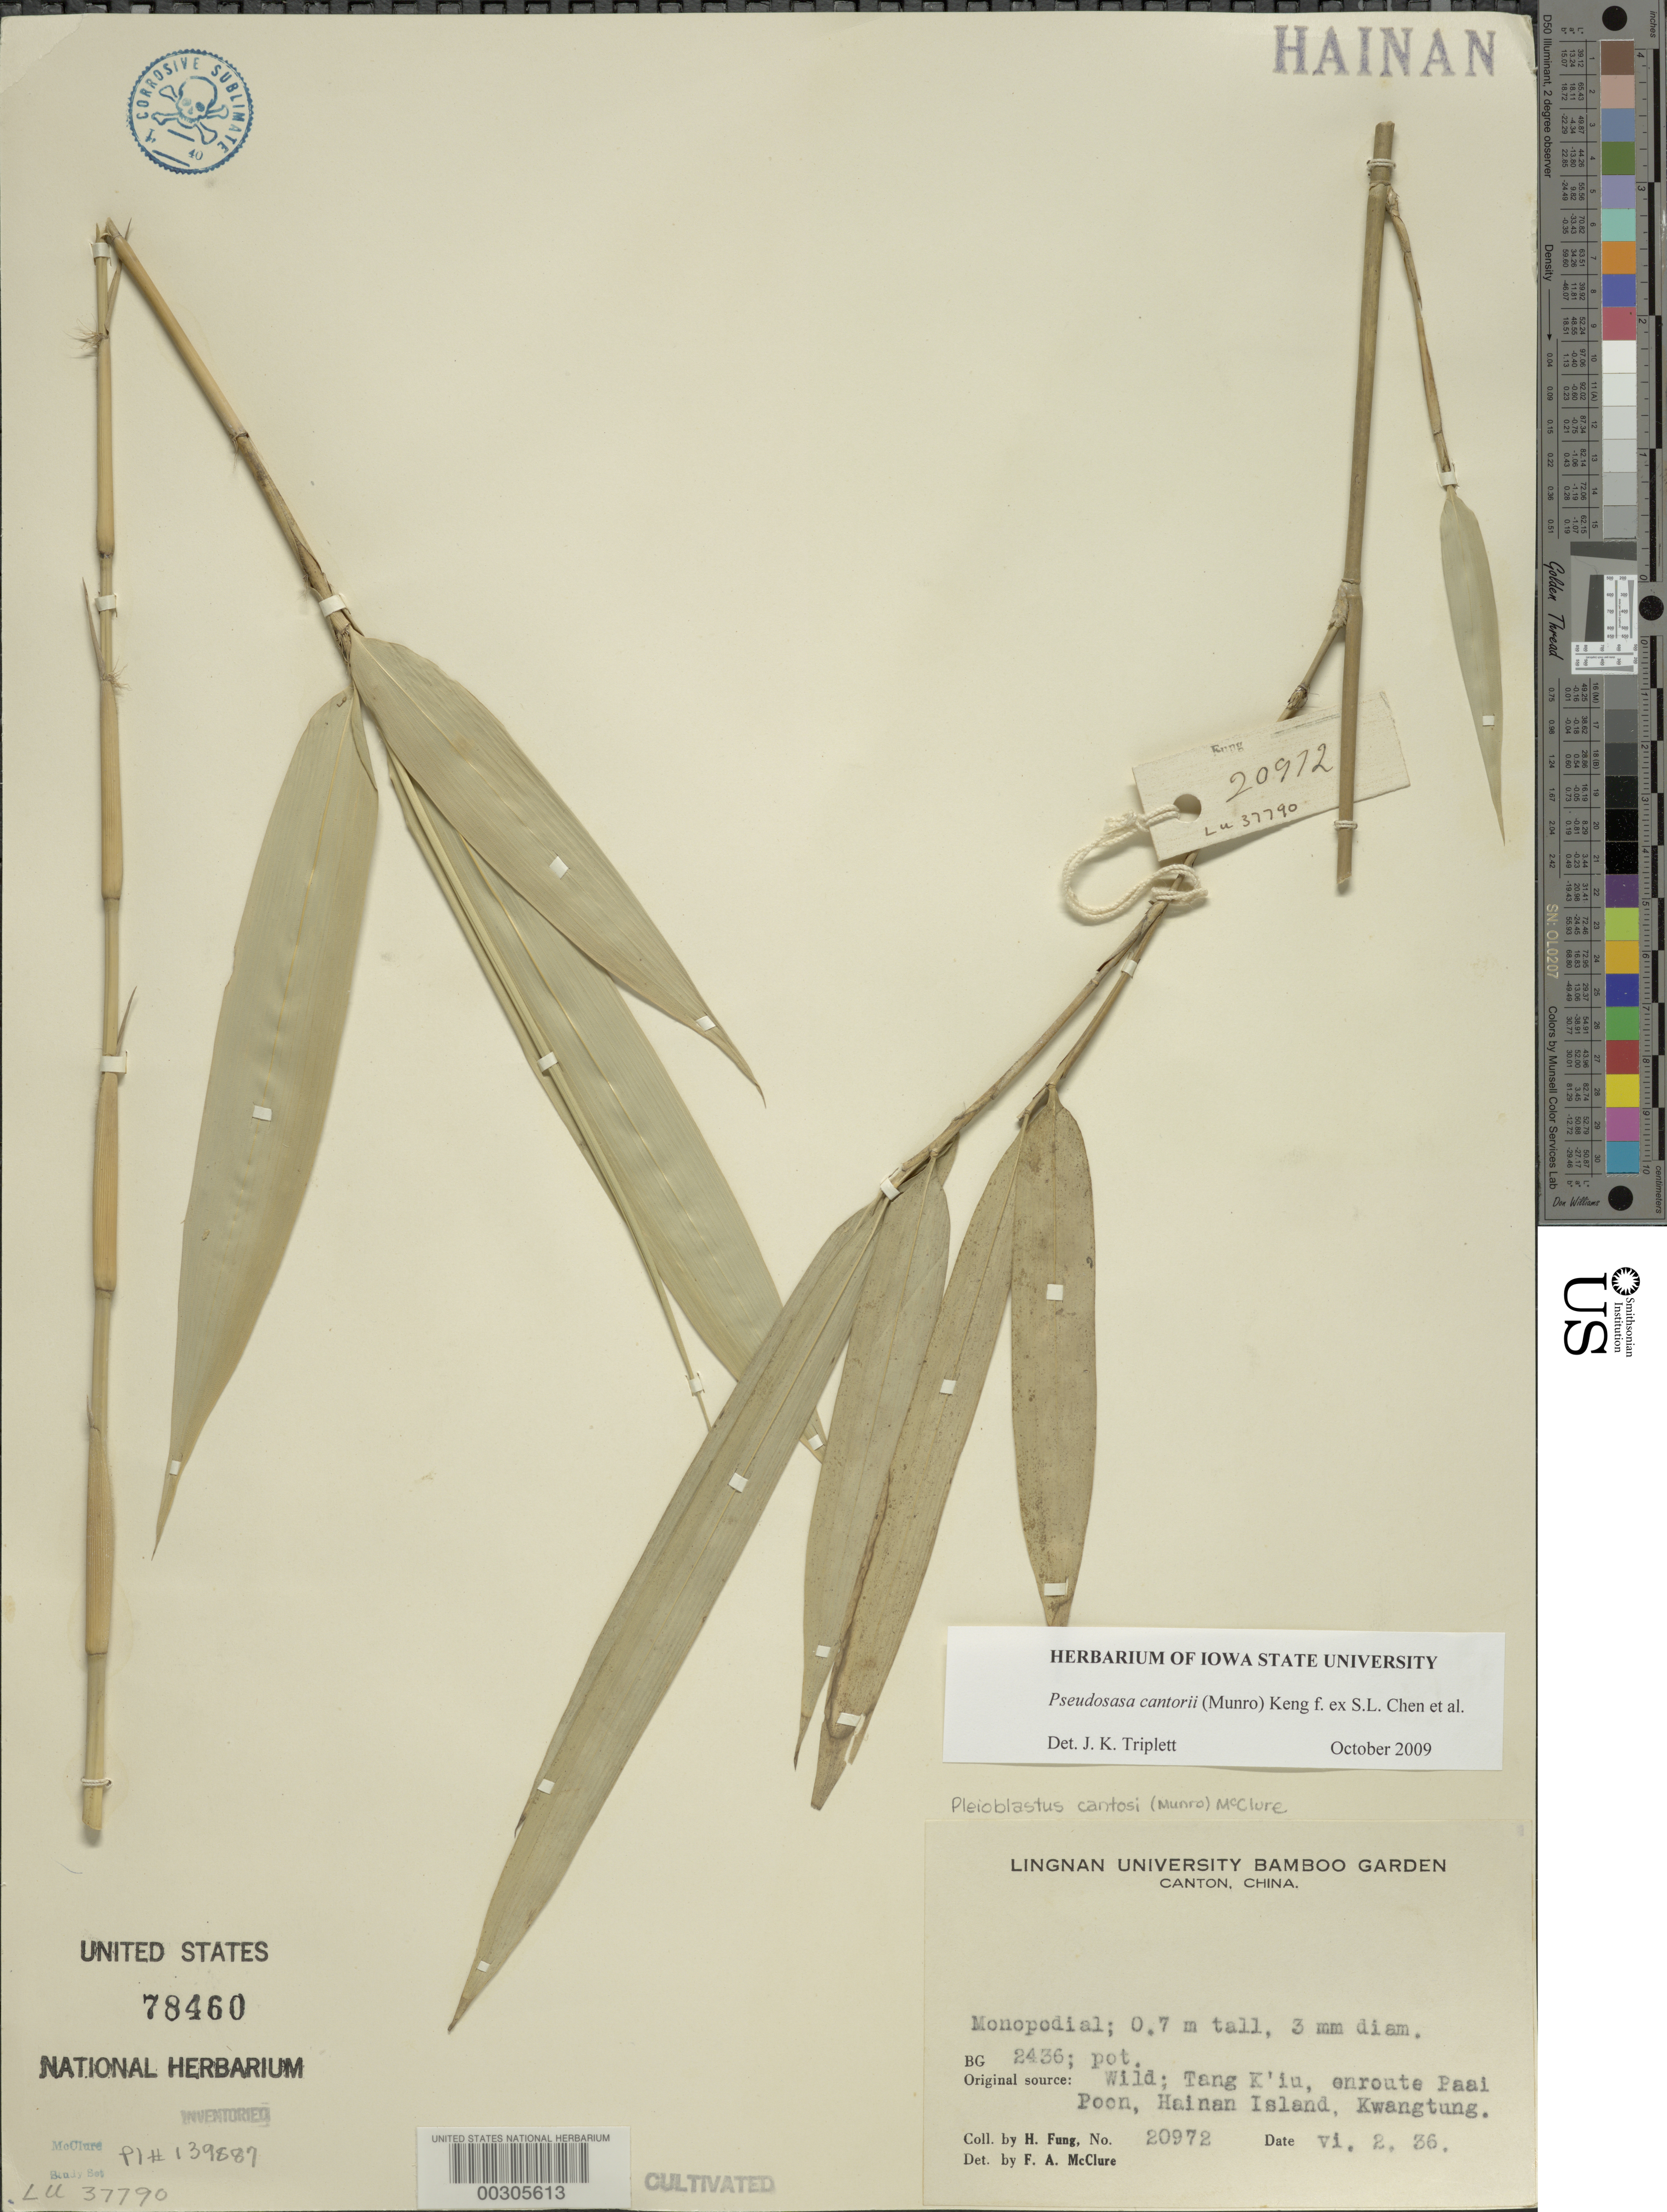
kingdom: Plantae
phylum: Tracheophyta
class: Liliopsida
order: Poales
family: Poaceae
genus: Pseudosasa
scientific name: Pseudosasa cantorii (Munro) Keng f. ex S.L. Chen et al.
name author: (Munro) Keng f. ex S.L. Chen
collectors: H. L. Fung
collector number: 20972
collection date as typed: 02 Jun 1936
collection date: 1936-06-02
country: China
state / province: Guangdong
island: Honam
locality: Lingnan univ. bg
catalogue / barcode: US 78460